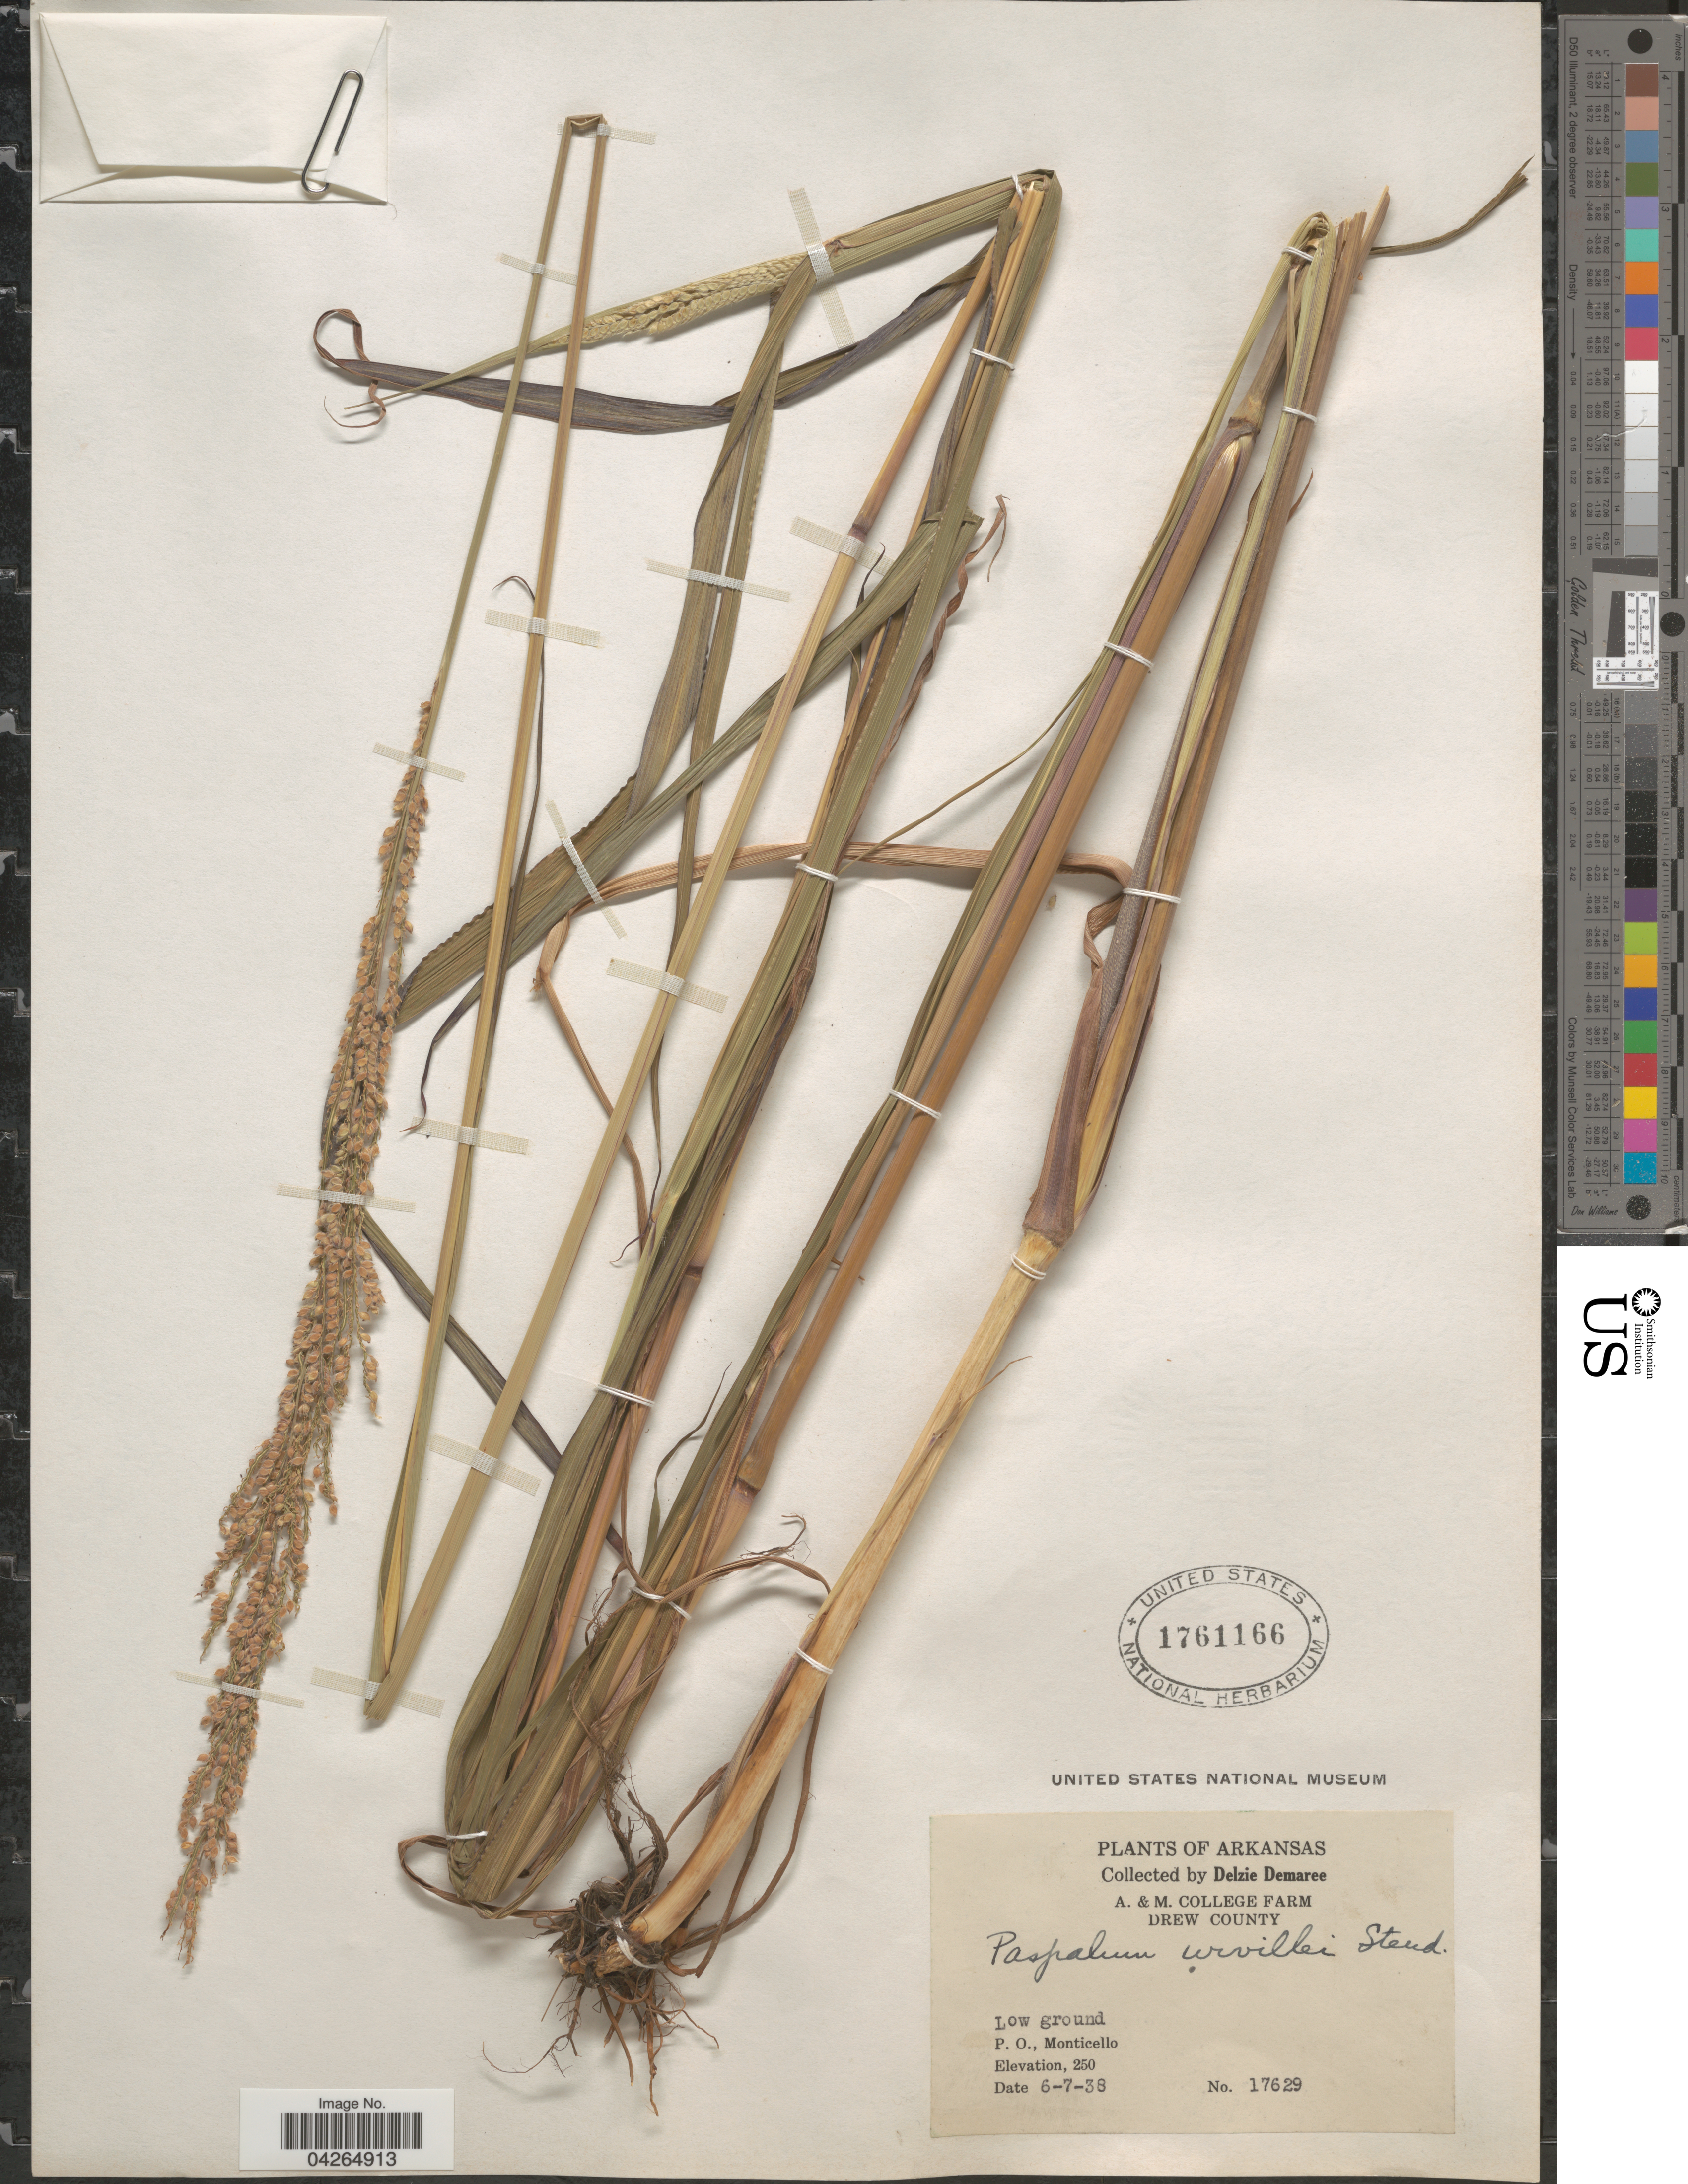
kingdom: Plantae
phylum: Tracheophyta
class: Liliopsida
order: Poales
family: Poaceae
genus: Paspalum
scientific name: Paspalum urvillei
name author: Steud.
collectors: D. Demaree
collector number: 17629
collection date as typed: Transcribed d/m/y: 7/6/38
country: United States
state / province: Arkansas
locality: Drew County. P.O., Monticello.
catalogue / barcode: US 1761166